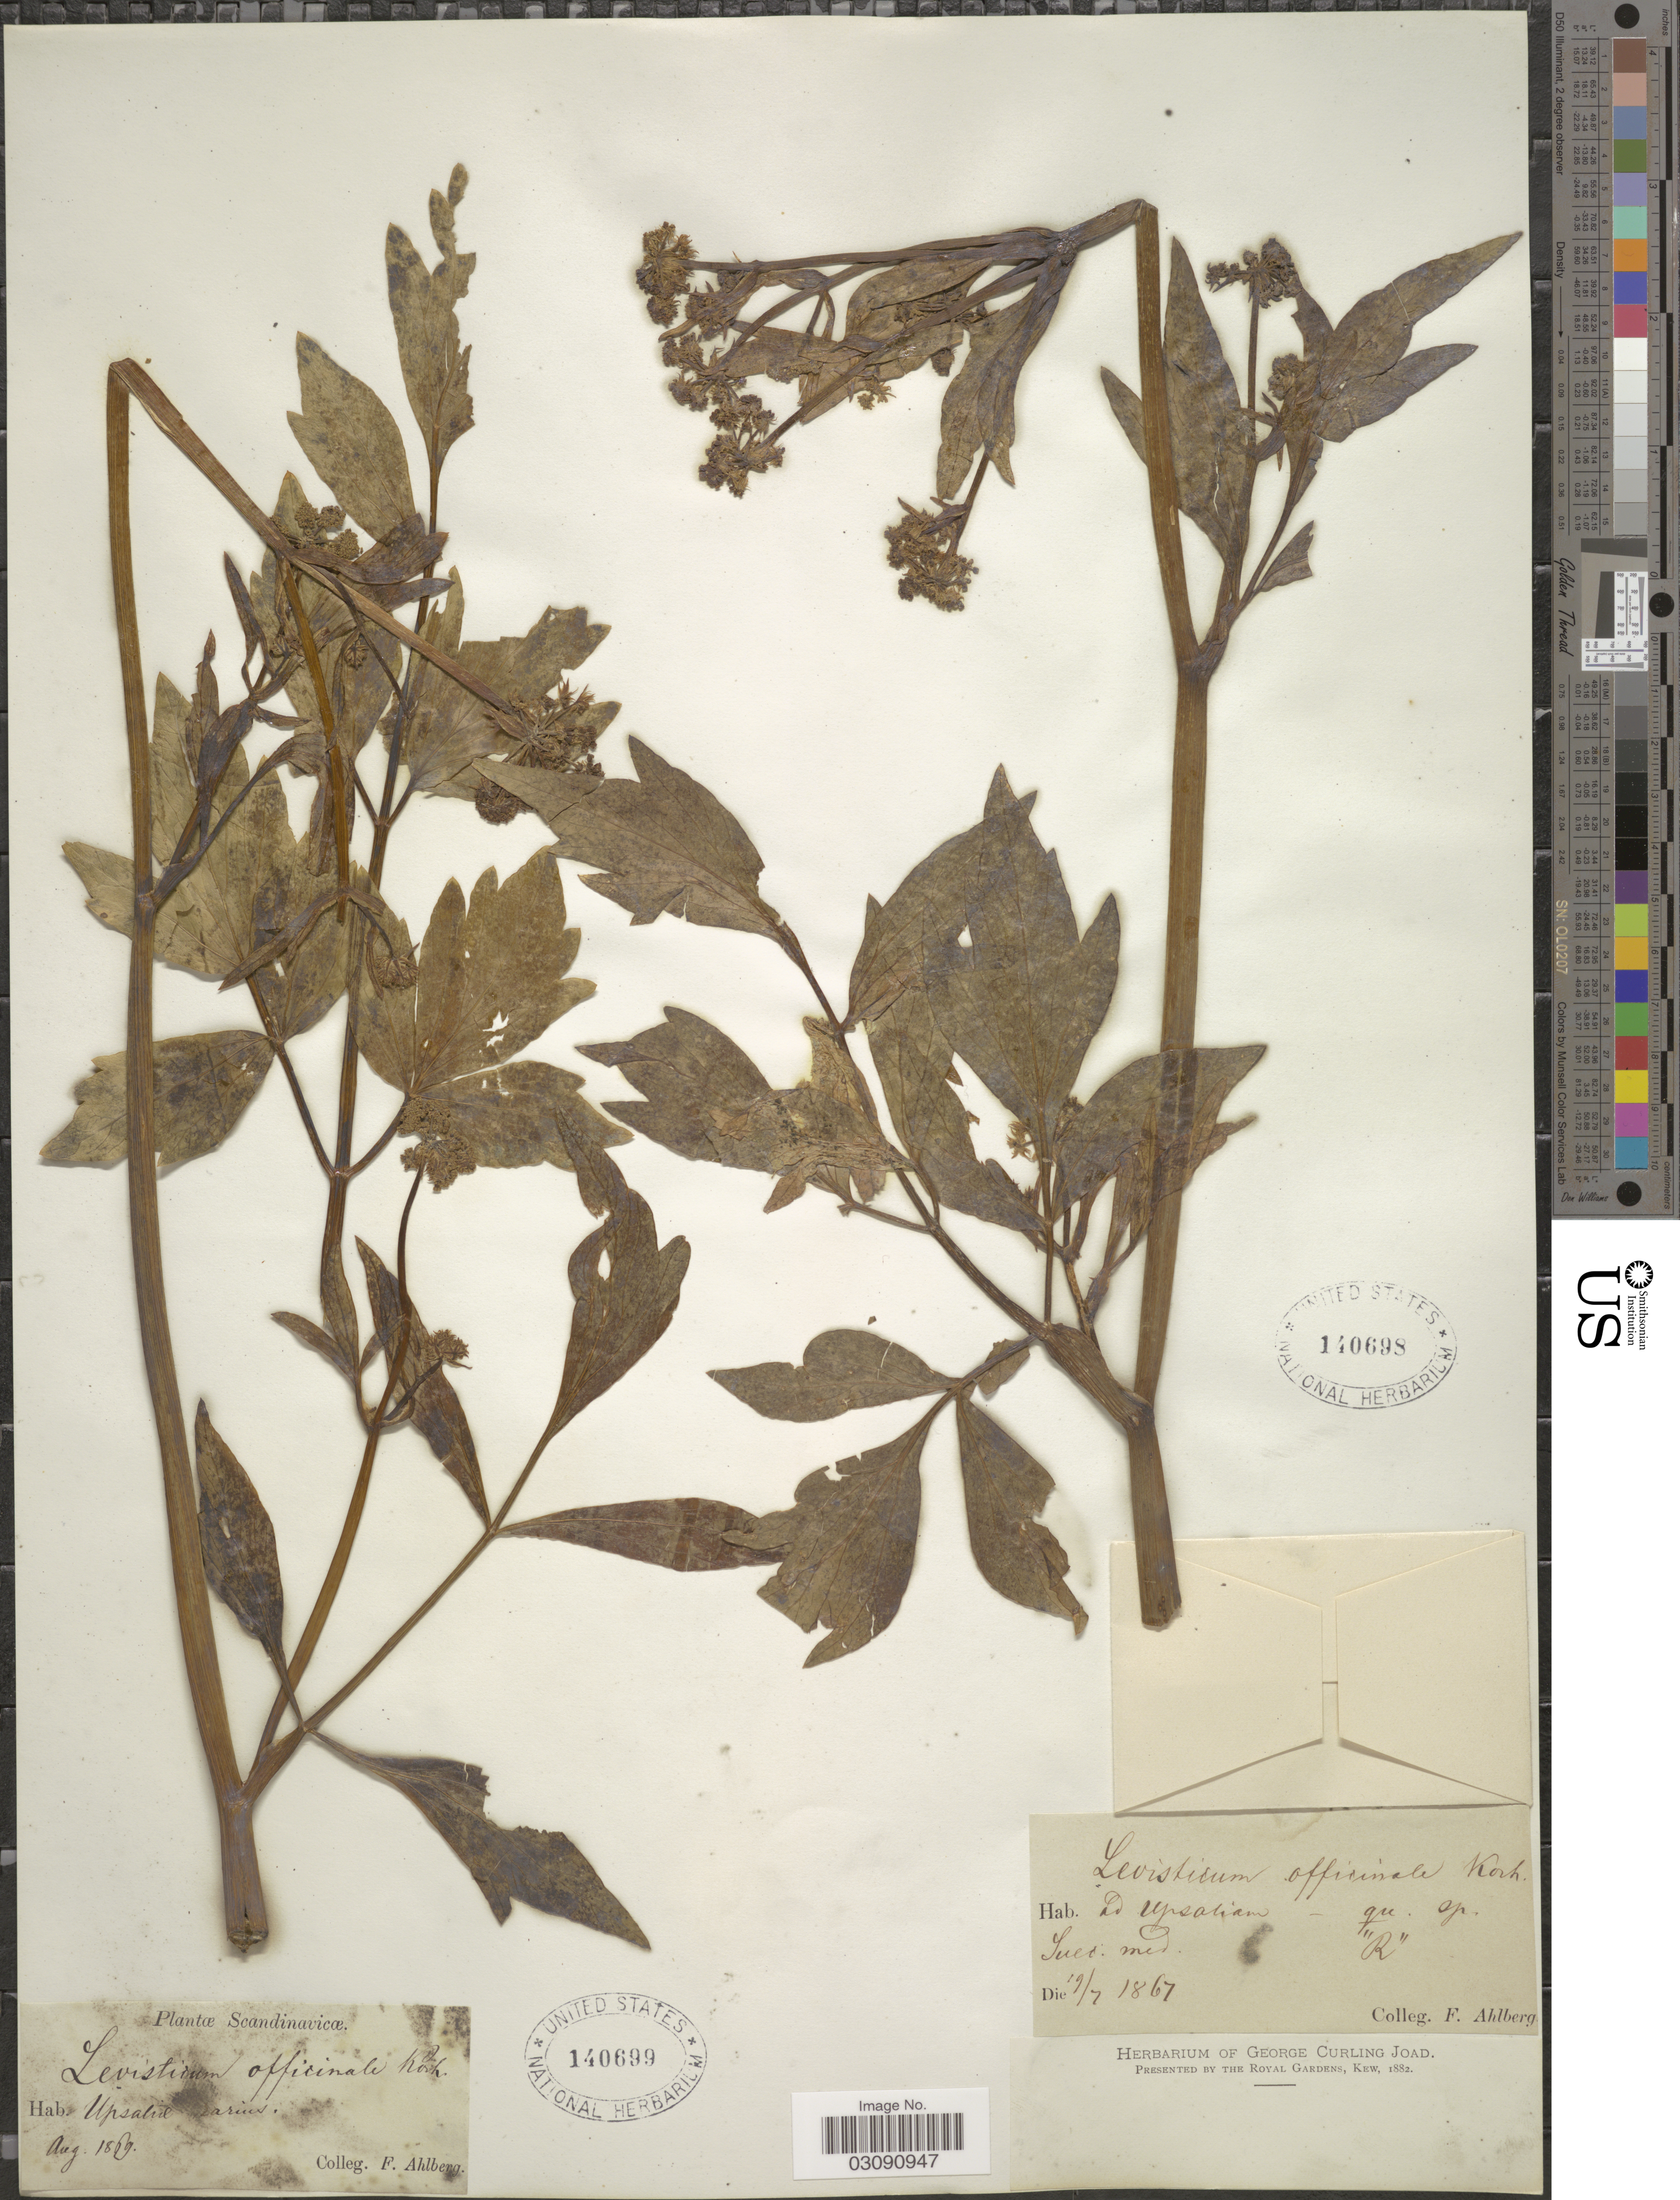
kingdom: Plantae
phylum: Tracheophyta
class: Magnoliopsida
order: Apiales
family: Apiaceae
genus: Levisticum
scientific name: Levisticum officinale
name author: W.D.J. Koch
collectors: F. Ahlberg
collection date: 1867-07-19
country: Sweden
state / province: Uppsala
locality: D. Upsaliam, Suec. med.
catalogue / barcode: US 140698